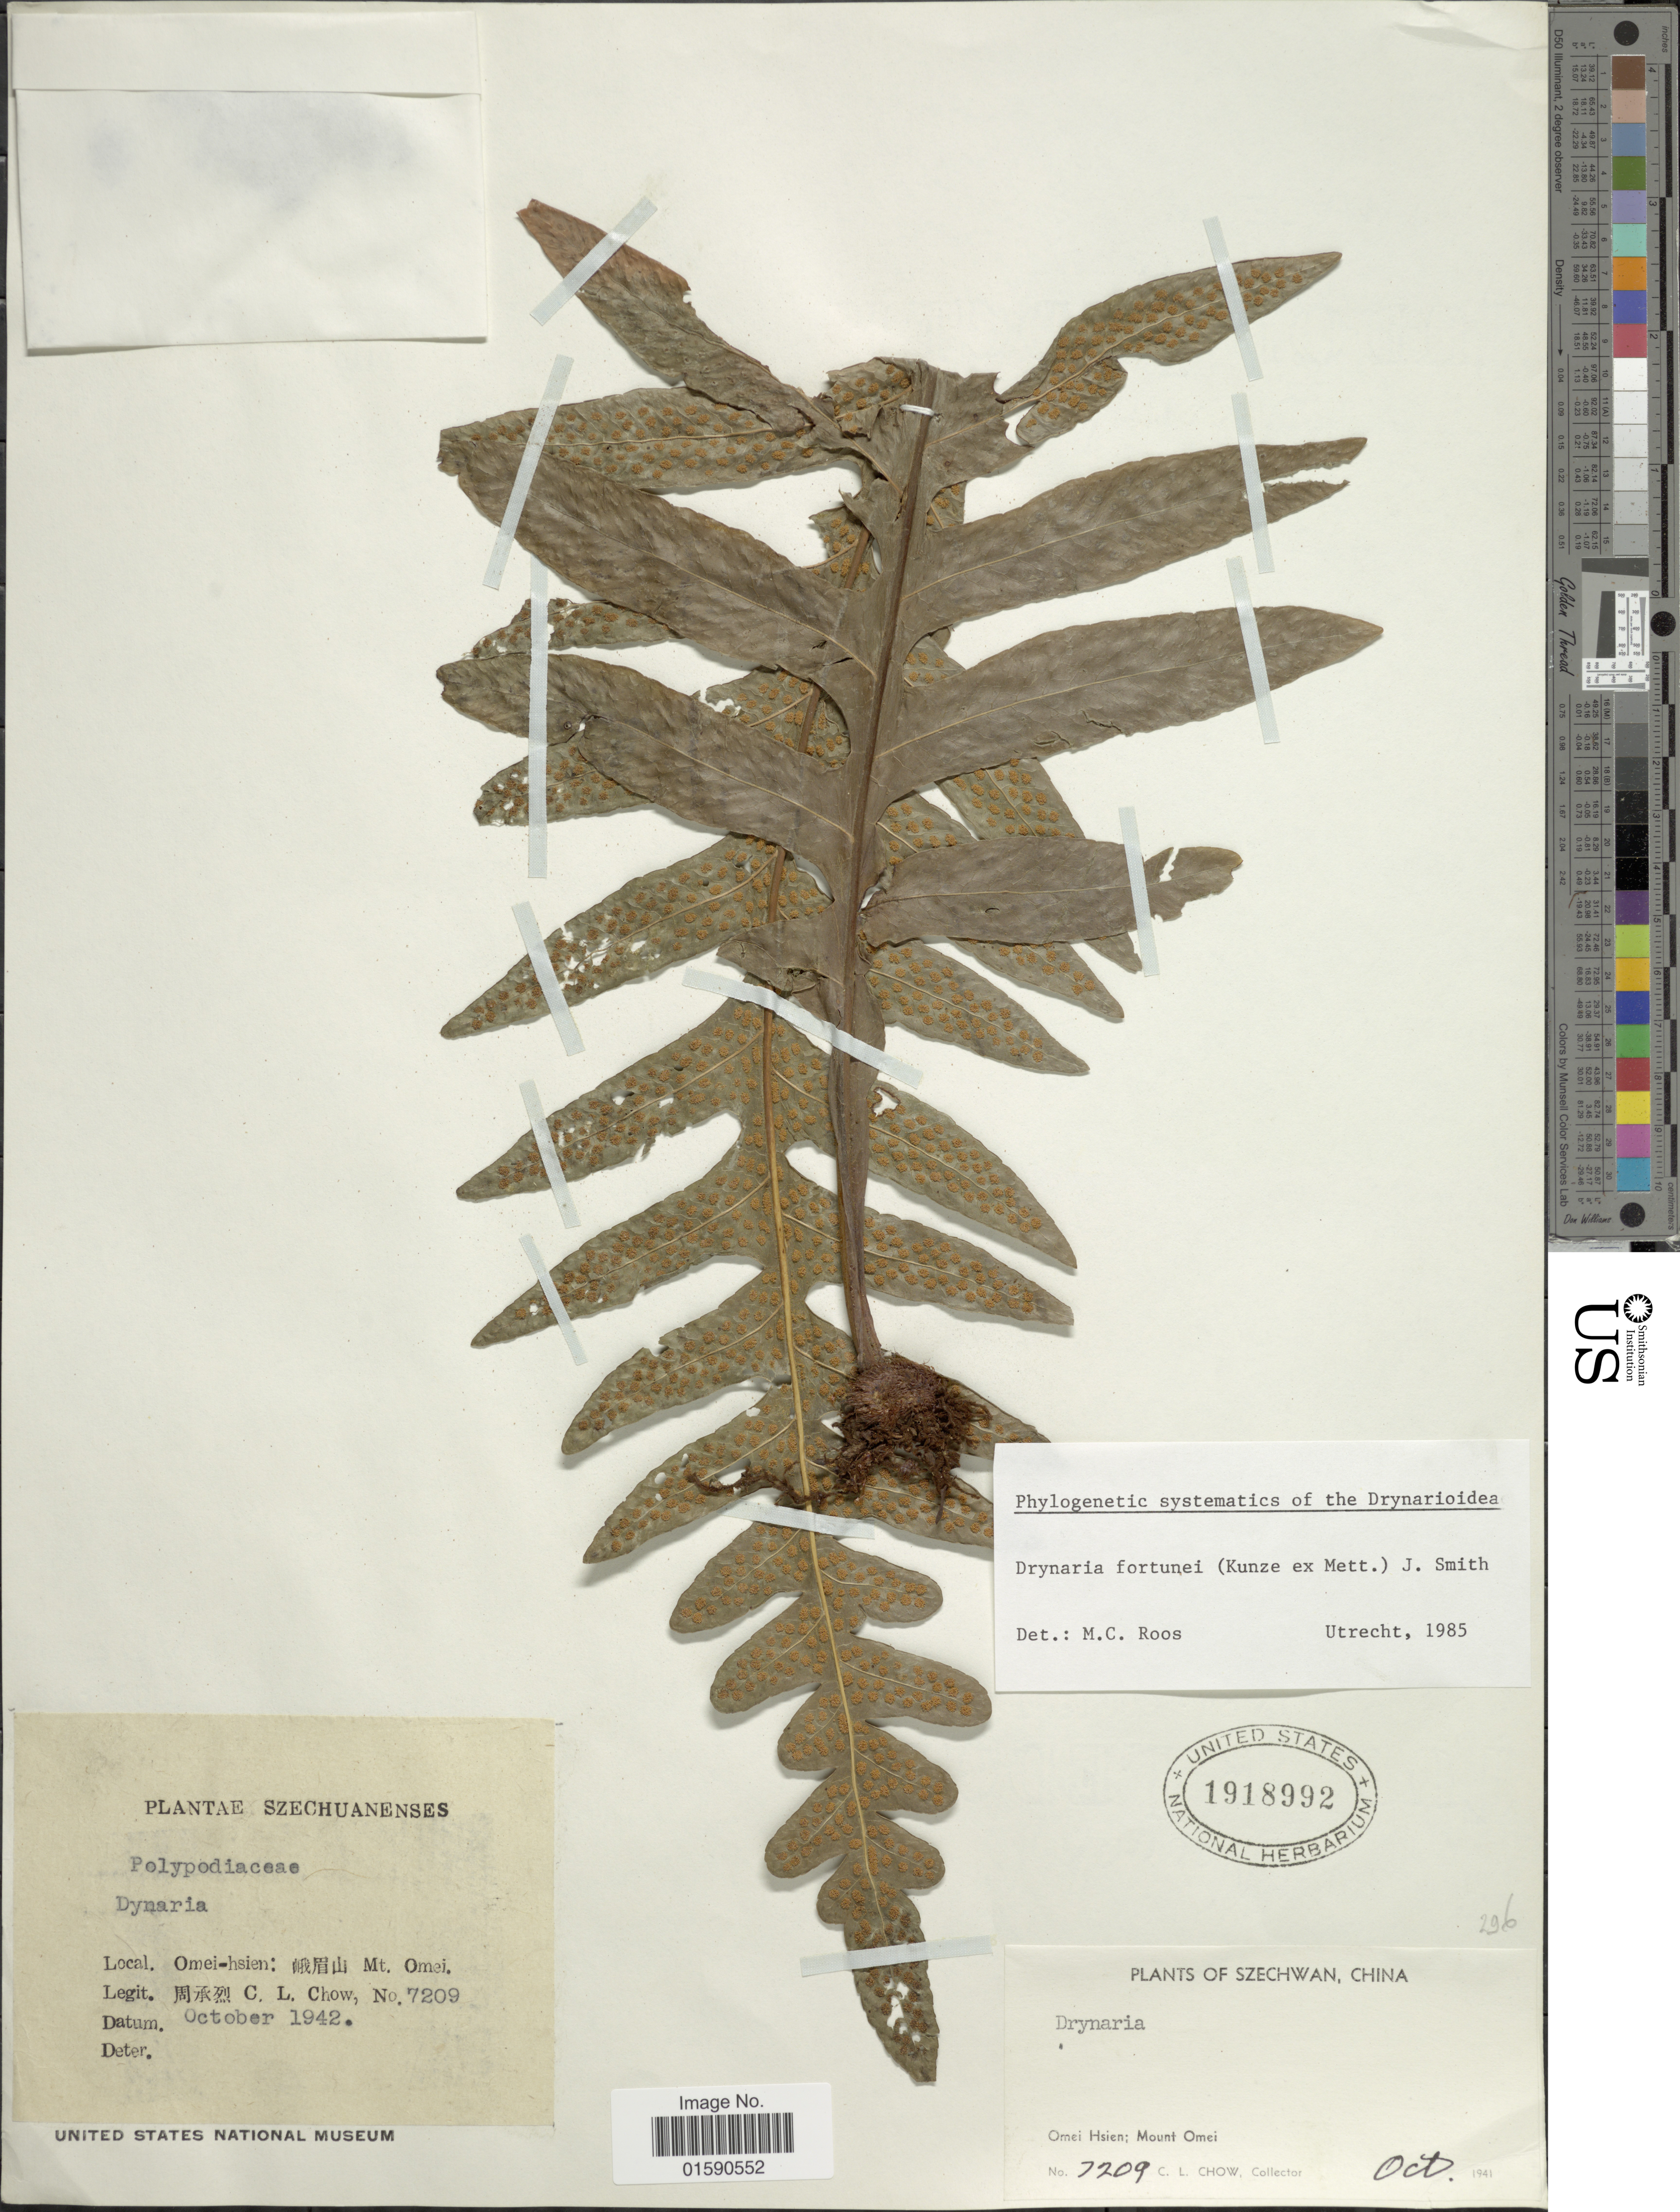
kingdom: Plantae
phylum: Tracheophyta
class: Polypodiopsida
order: Polypodiales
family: Polypodiaceae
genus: Drynaria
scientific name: Drynaria fortunei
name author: (Kunze ex Mett.) J. Sm.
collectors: C. Chow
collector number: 7209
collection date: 1941-10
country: China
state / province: Sichuan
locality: Szechwan, Omei Hsien: Mount Omei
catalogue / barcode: US 1918992